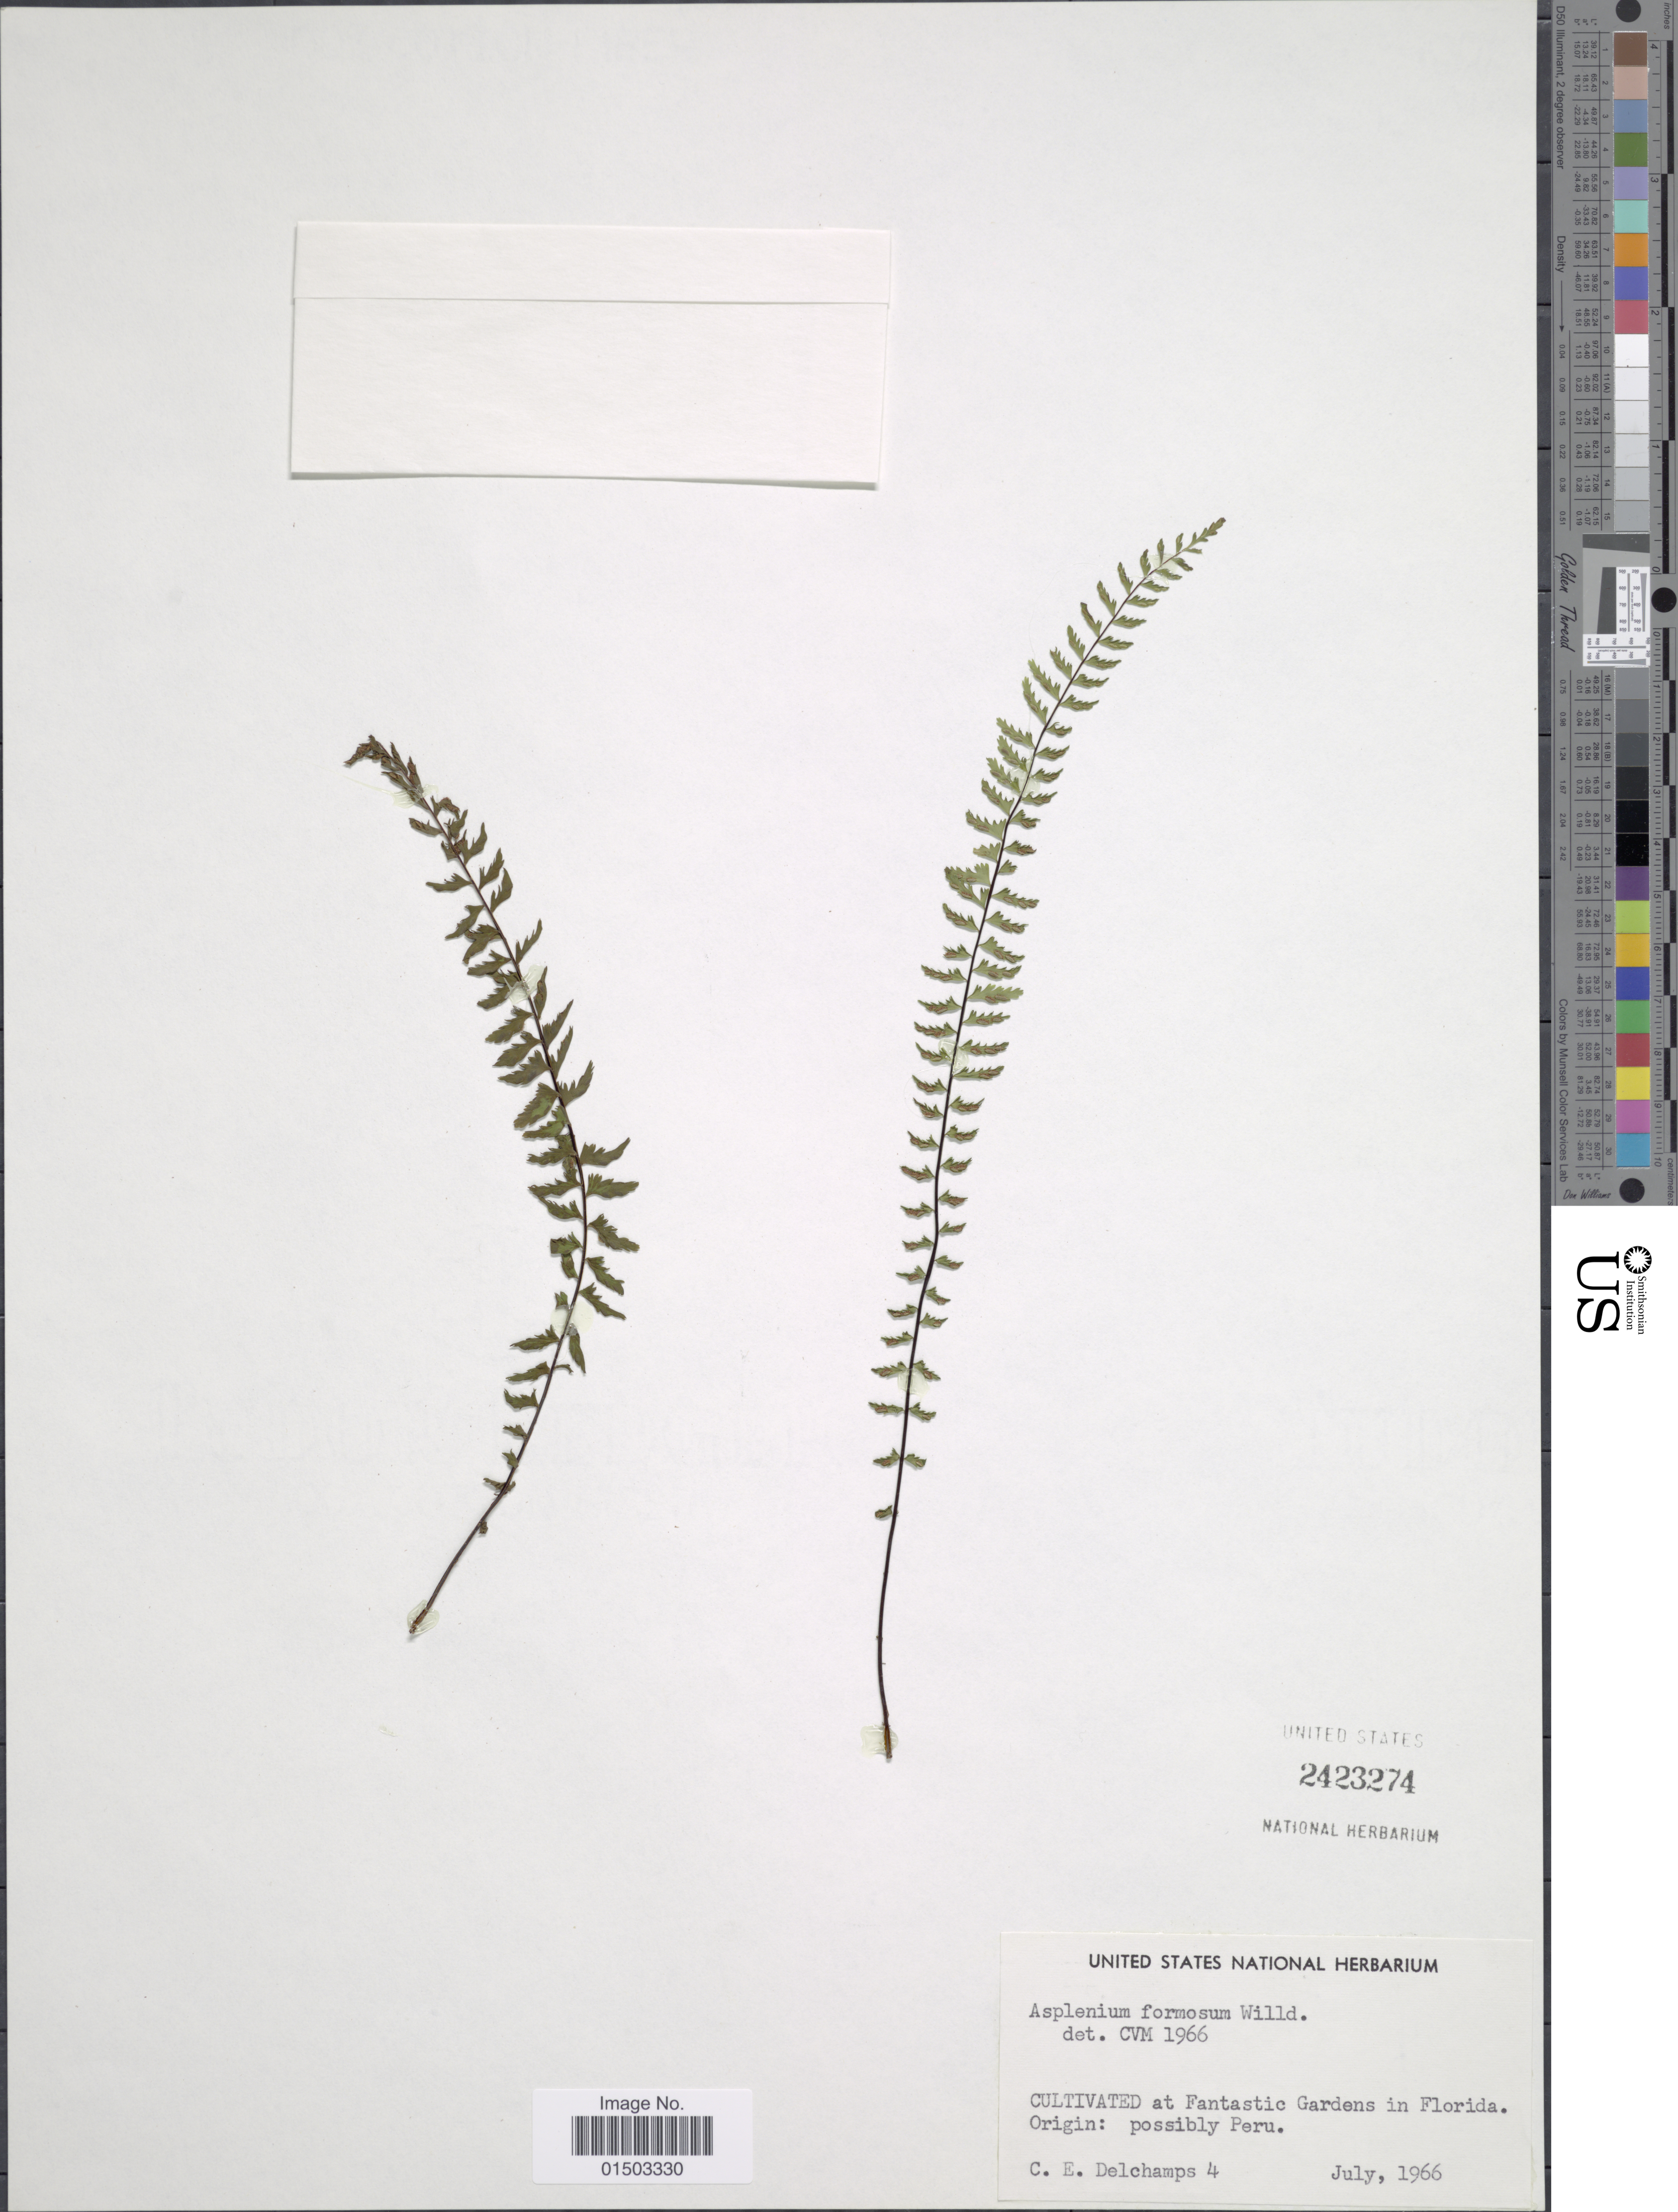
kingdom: Plantae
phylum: Tracheophyta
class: Polypodiopsida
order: Polypodiales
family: Aspleniaceae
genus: Asplenium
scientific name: Asplenium formosum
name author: Willd.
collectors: C. Delchamps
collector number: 4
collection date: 1966-07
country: United States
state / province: Florida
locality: Cultivated at Fantastic Gardens in Florida.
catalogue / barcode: US 2423274